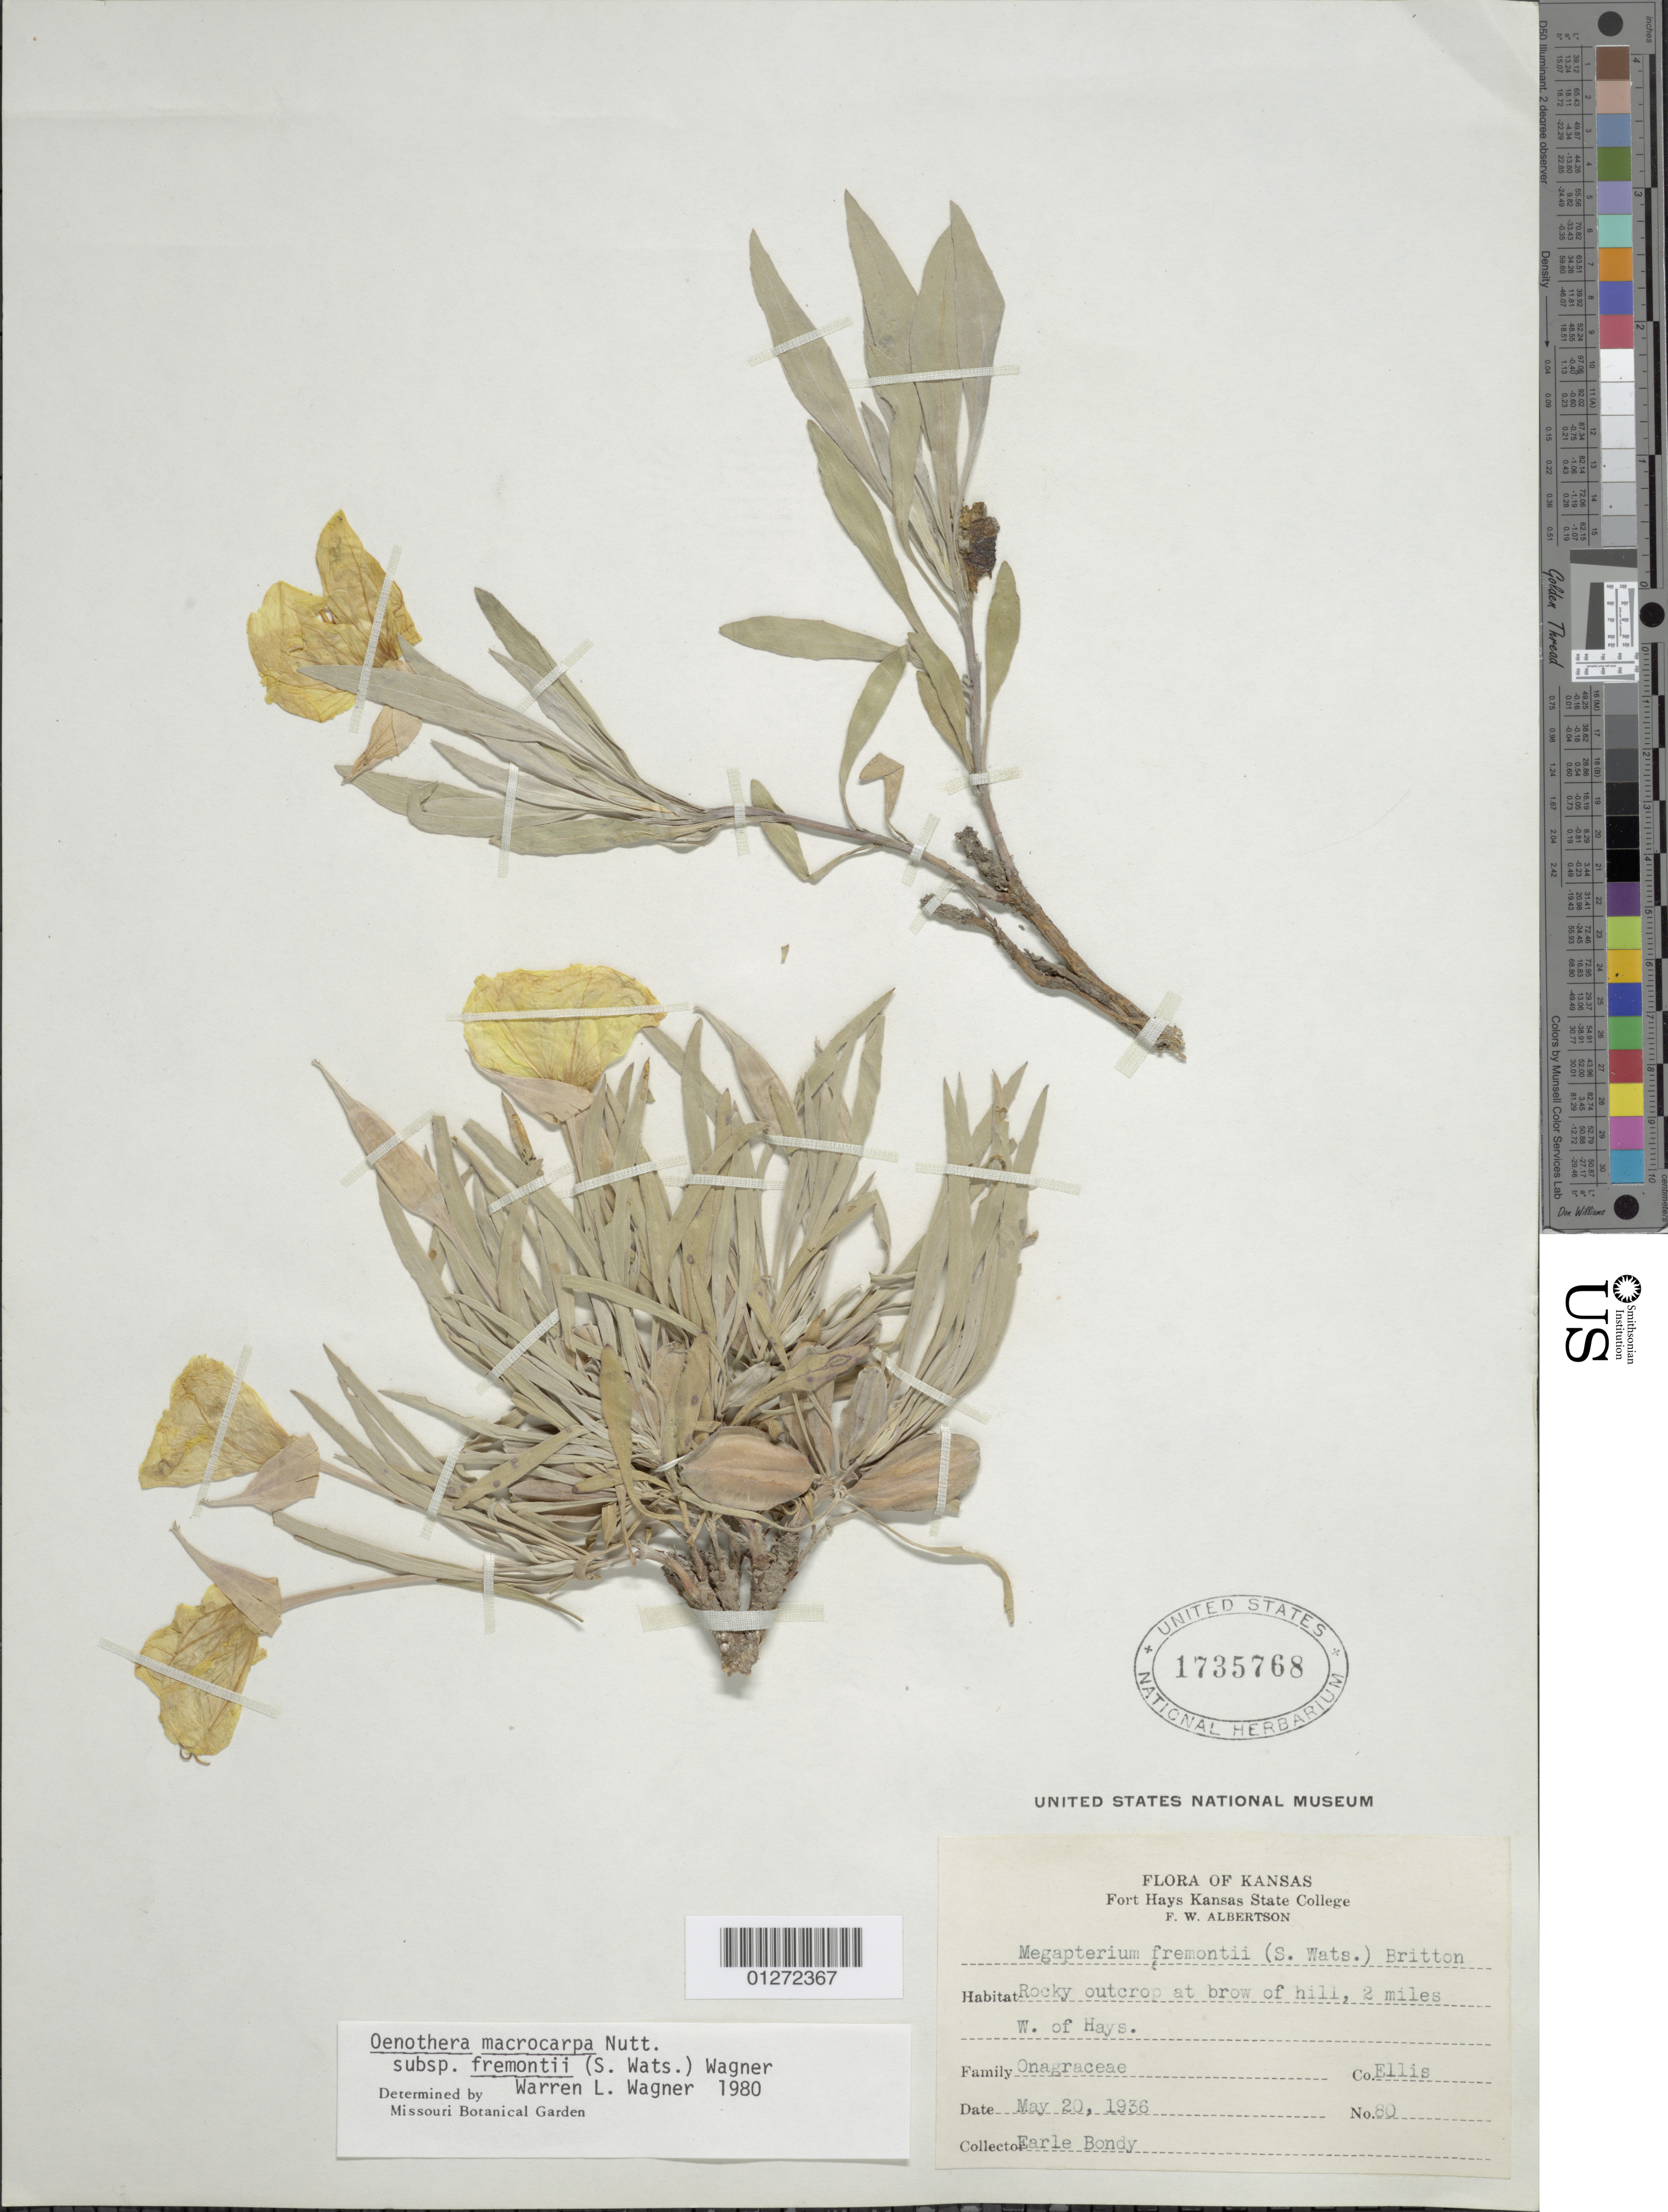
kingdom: Plantae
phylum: Tracheophyta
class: Magnoliopsida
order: Myrtales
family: Onagraceae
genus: Oenothera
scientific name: Oenothera macrocarpa subsp. fremontii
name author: (S. Watson) W.L. Wagner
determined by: Wagner, W. L., (BOT), Smithsonian Institution - National Museum of Natural History (UNITED STATES)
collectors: E. Bondy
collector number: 80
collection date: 1936-05-20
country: United States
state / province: Kansas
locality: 2 mi W of Hays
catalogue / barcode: US 1735768